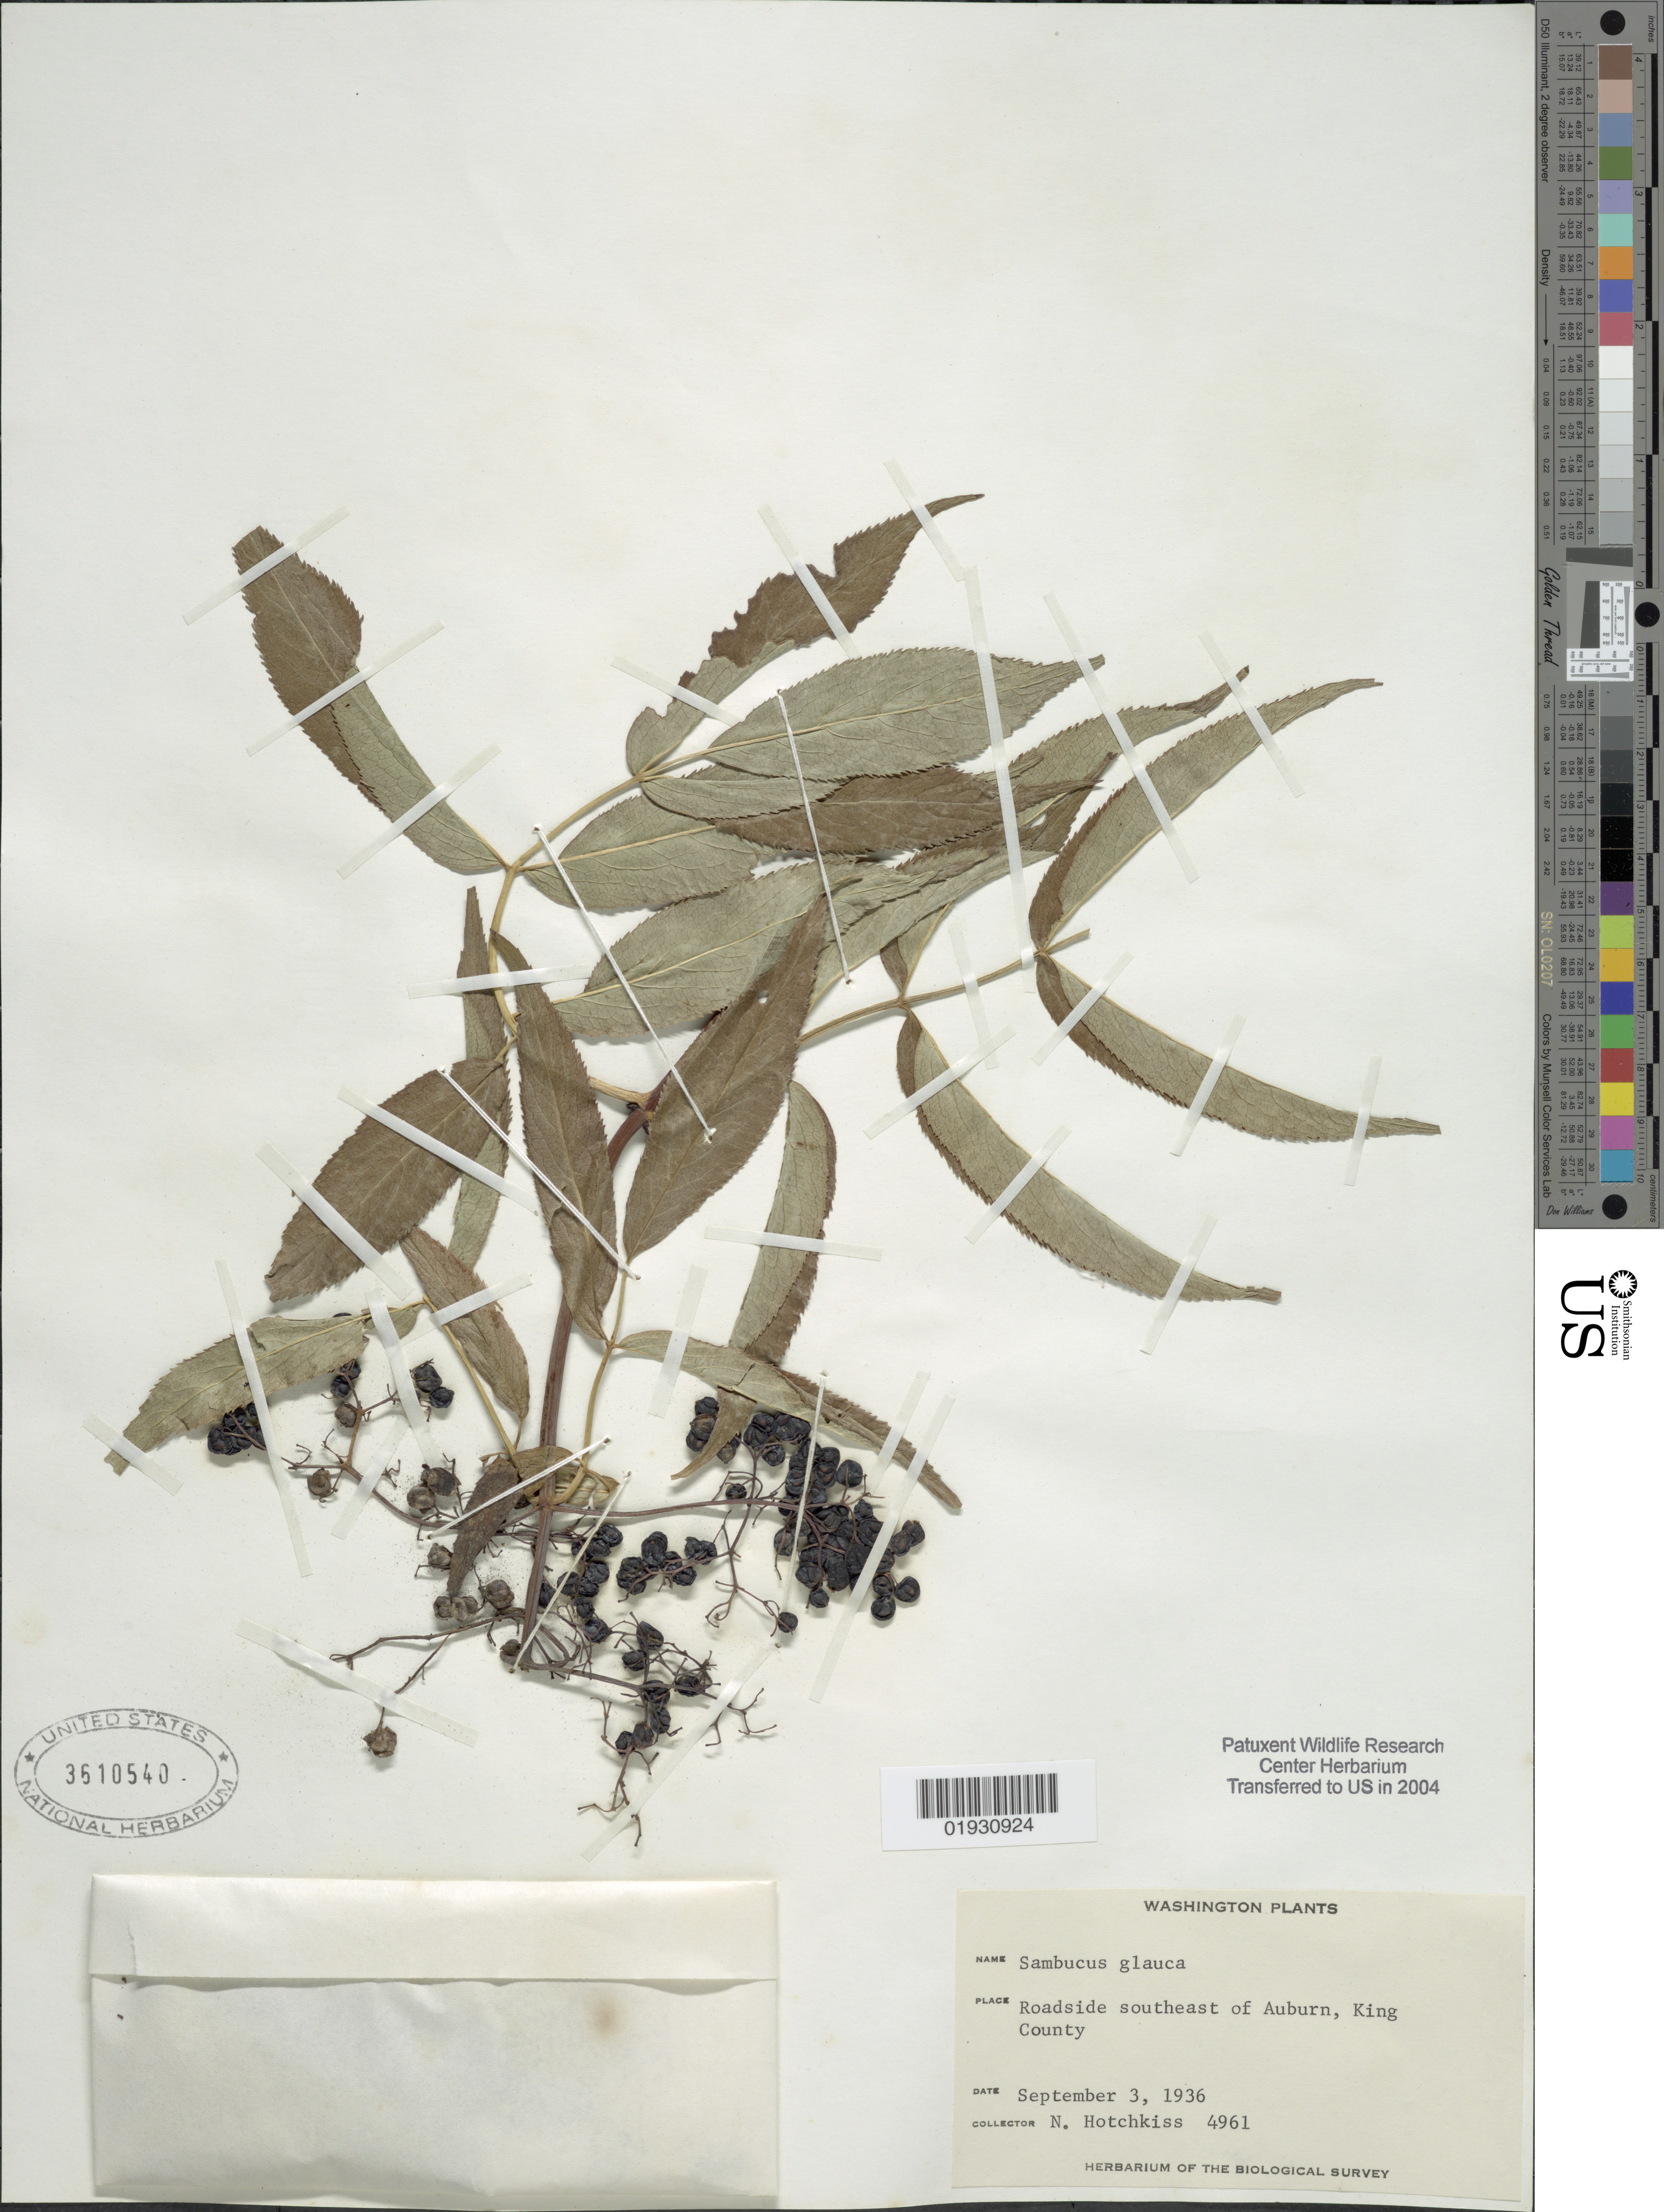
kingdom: Plantae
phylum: Tracheophyta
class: Magnoliopsida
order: Dipsacales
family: Viburnaceae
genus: Sambucus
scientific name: Sambucus glauca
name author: Nutt.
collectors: N. Hotchkiss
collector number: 4961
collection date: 1936-09-03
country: United States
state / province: Washington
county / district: King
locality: Roadside southeast of Auburn, King County.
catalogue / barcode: US 3610540